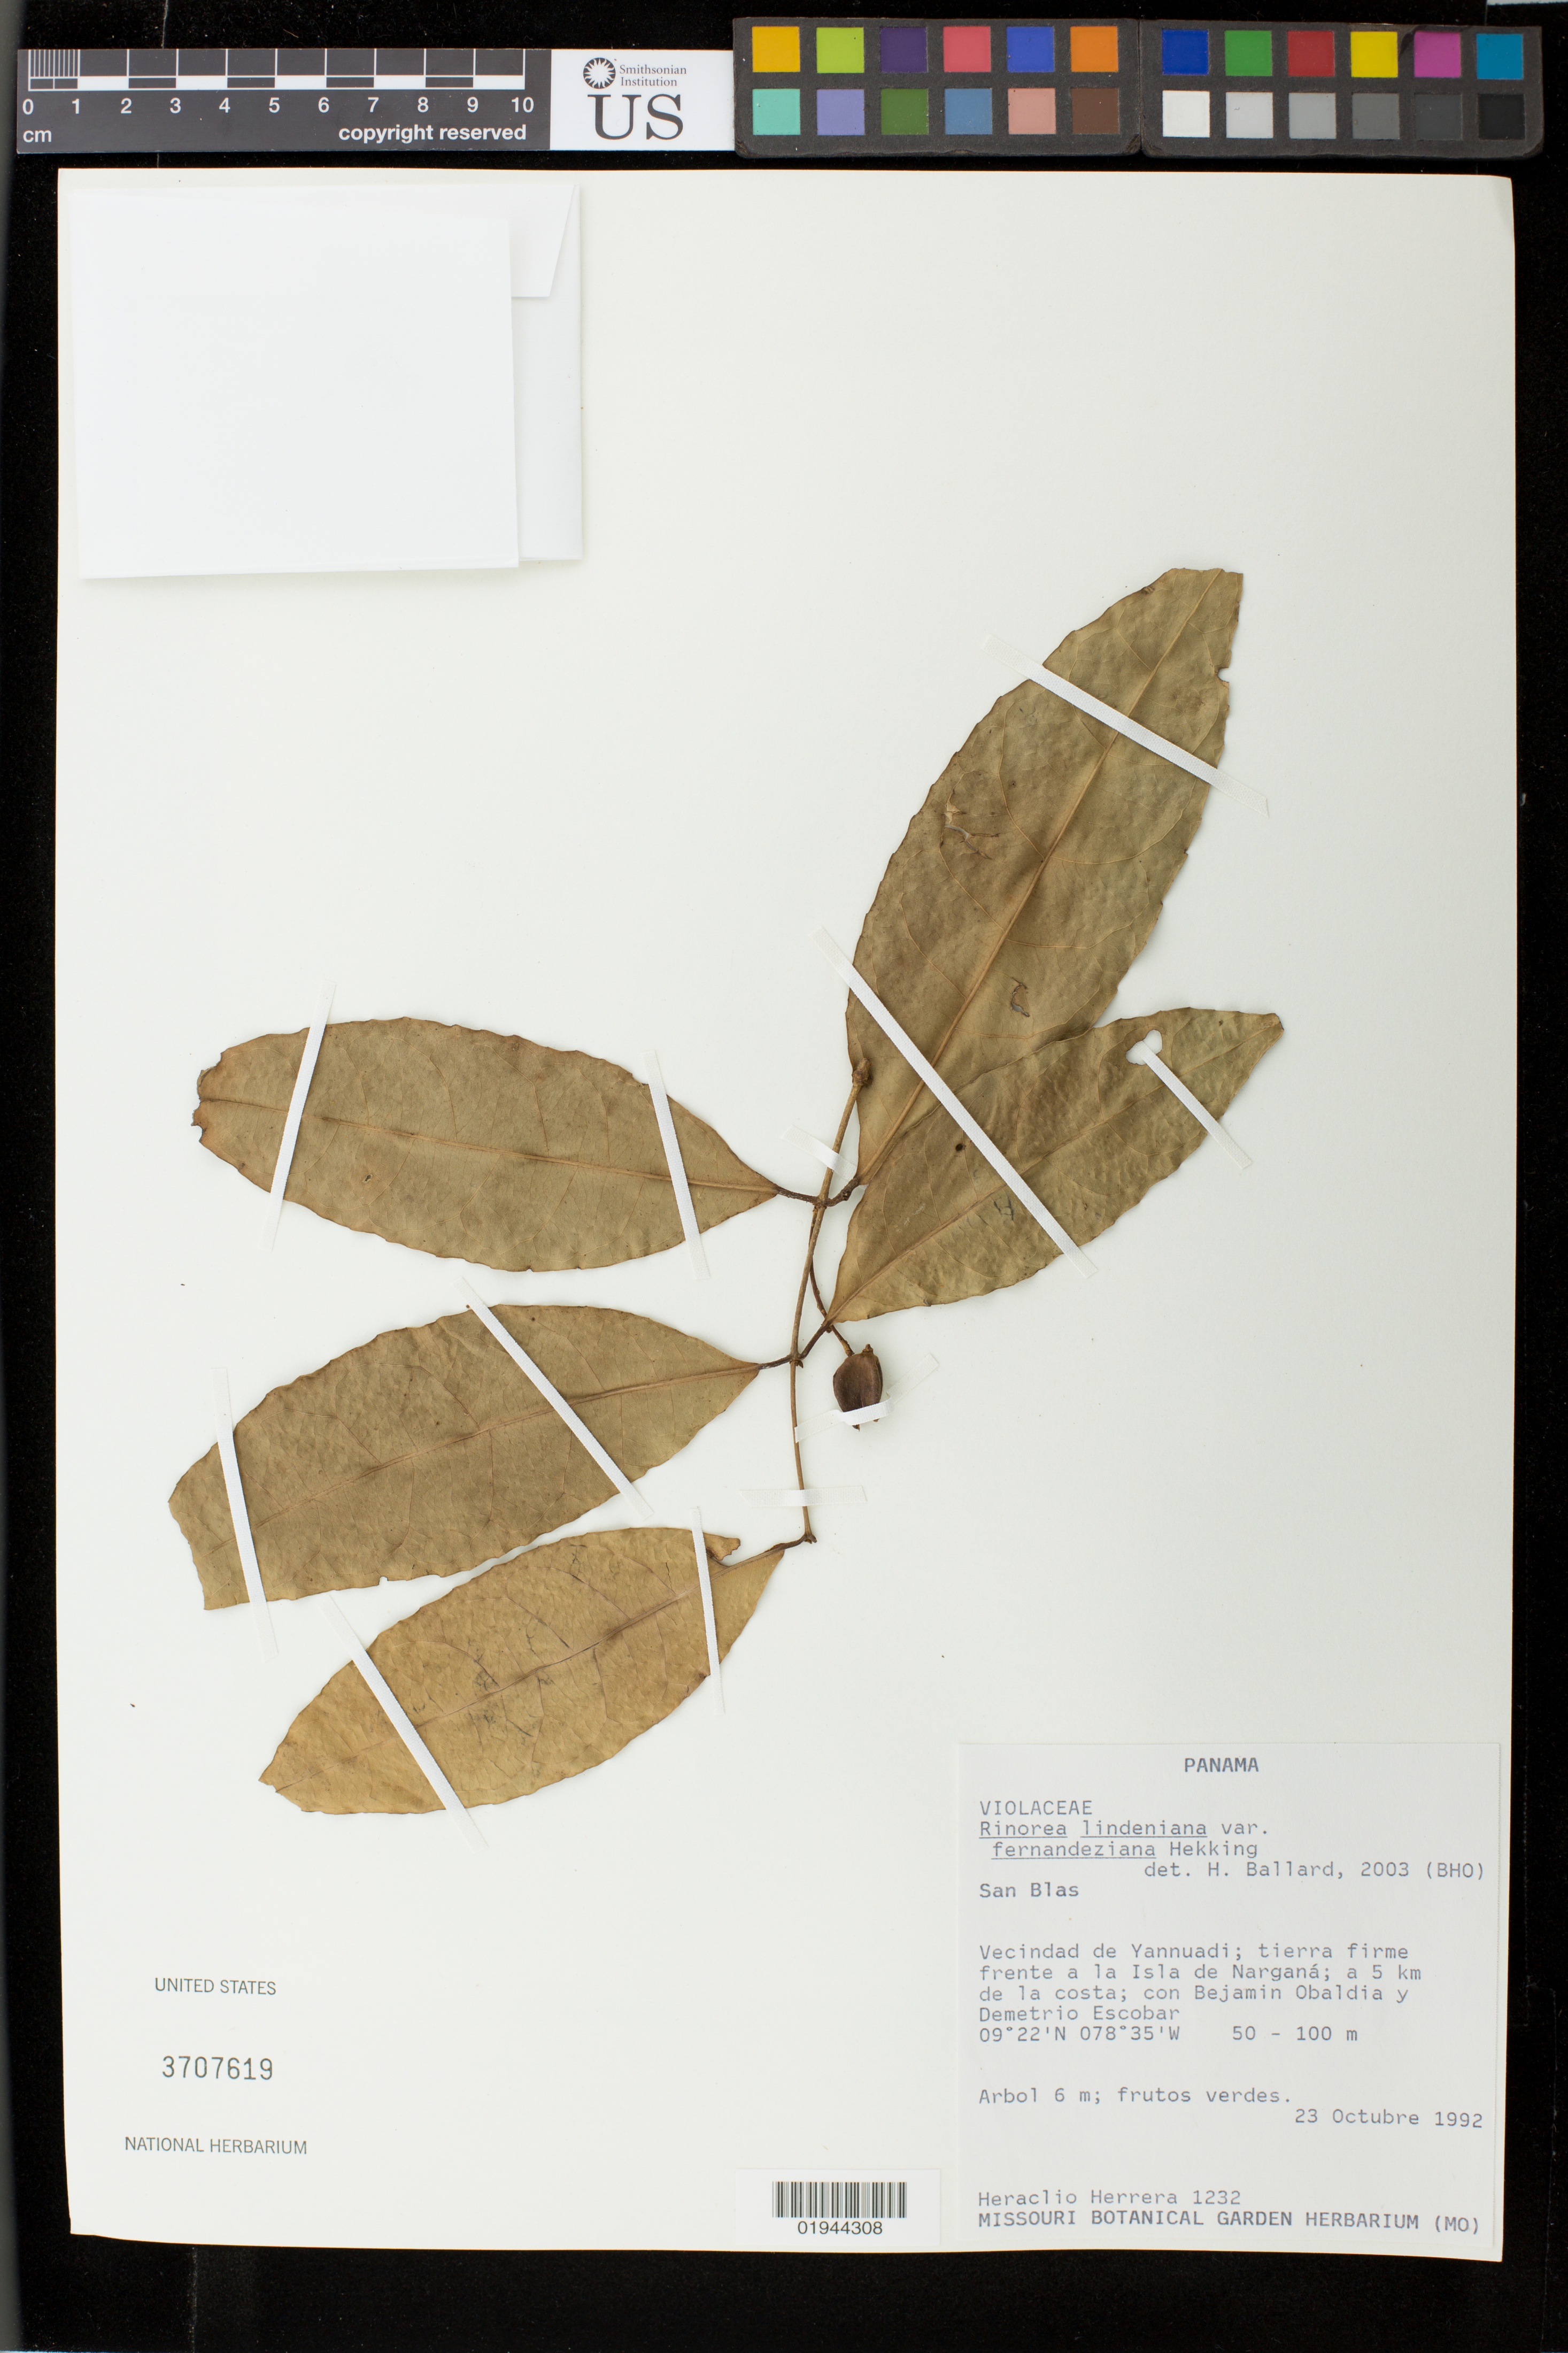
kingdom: Plantae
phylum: Tracheophyta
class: Magnoliopsida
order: Malpighiales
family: Violaceae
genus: Rinorea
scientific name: Rinorea lindeniana var. fernandeziana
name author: Hekking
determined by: Ballard, Harvey E.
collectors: H. Herrera, B. Obaldia & D. Escobar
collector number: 1232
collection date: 1992-10-23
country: Panama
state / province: Kuna Yala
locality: Vecindad de Yannuadi; tierra firme frente a la Isla de Nargana; a 5 km de la costa.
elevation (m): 50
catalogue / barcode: US 3707619